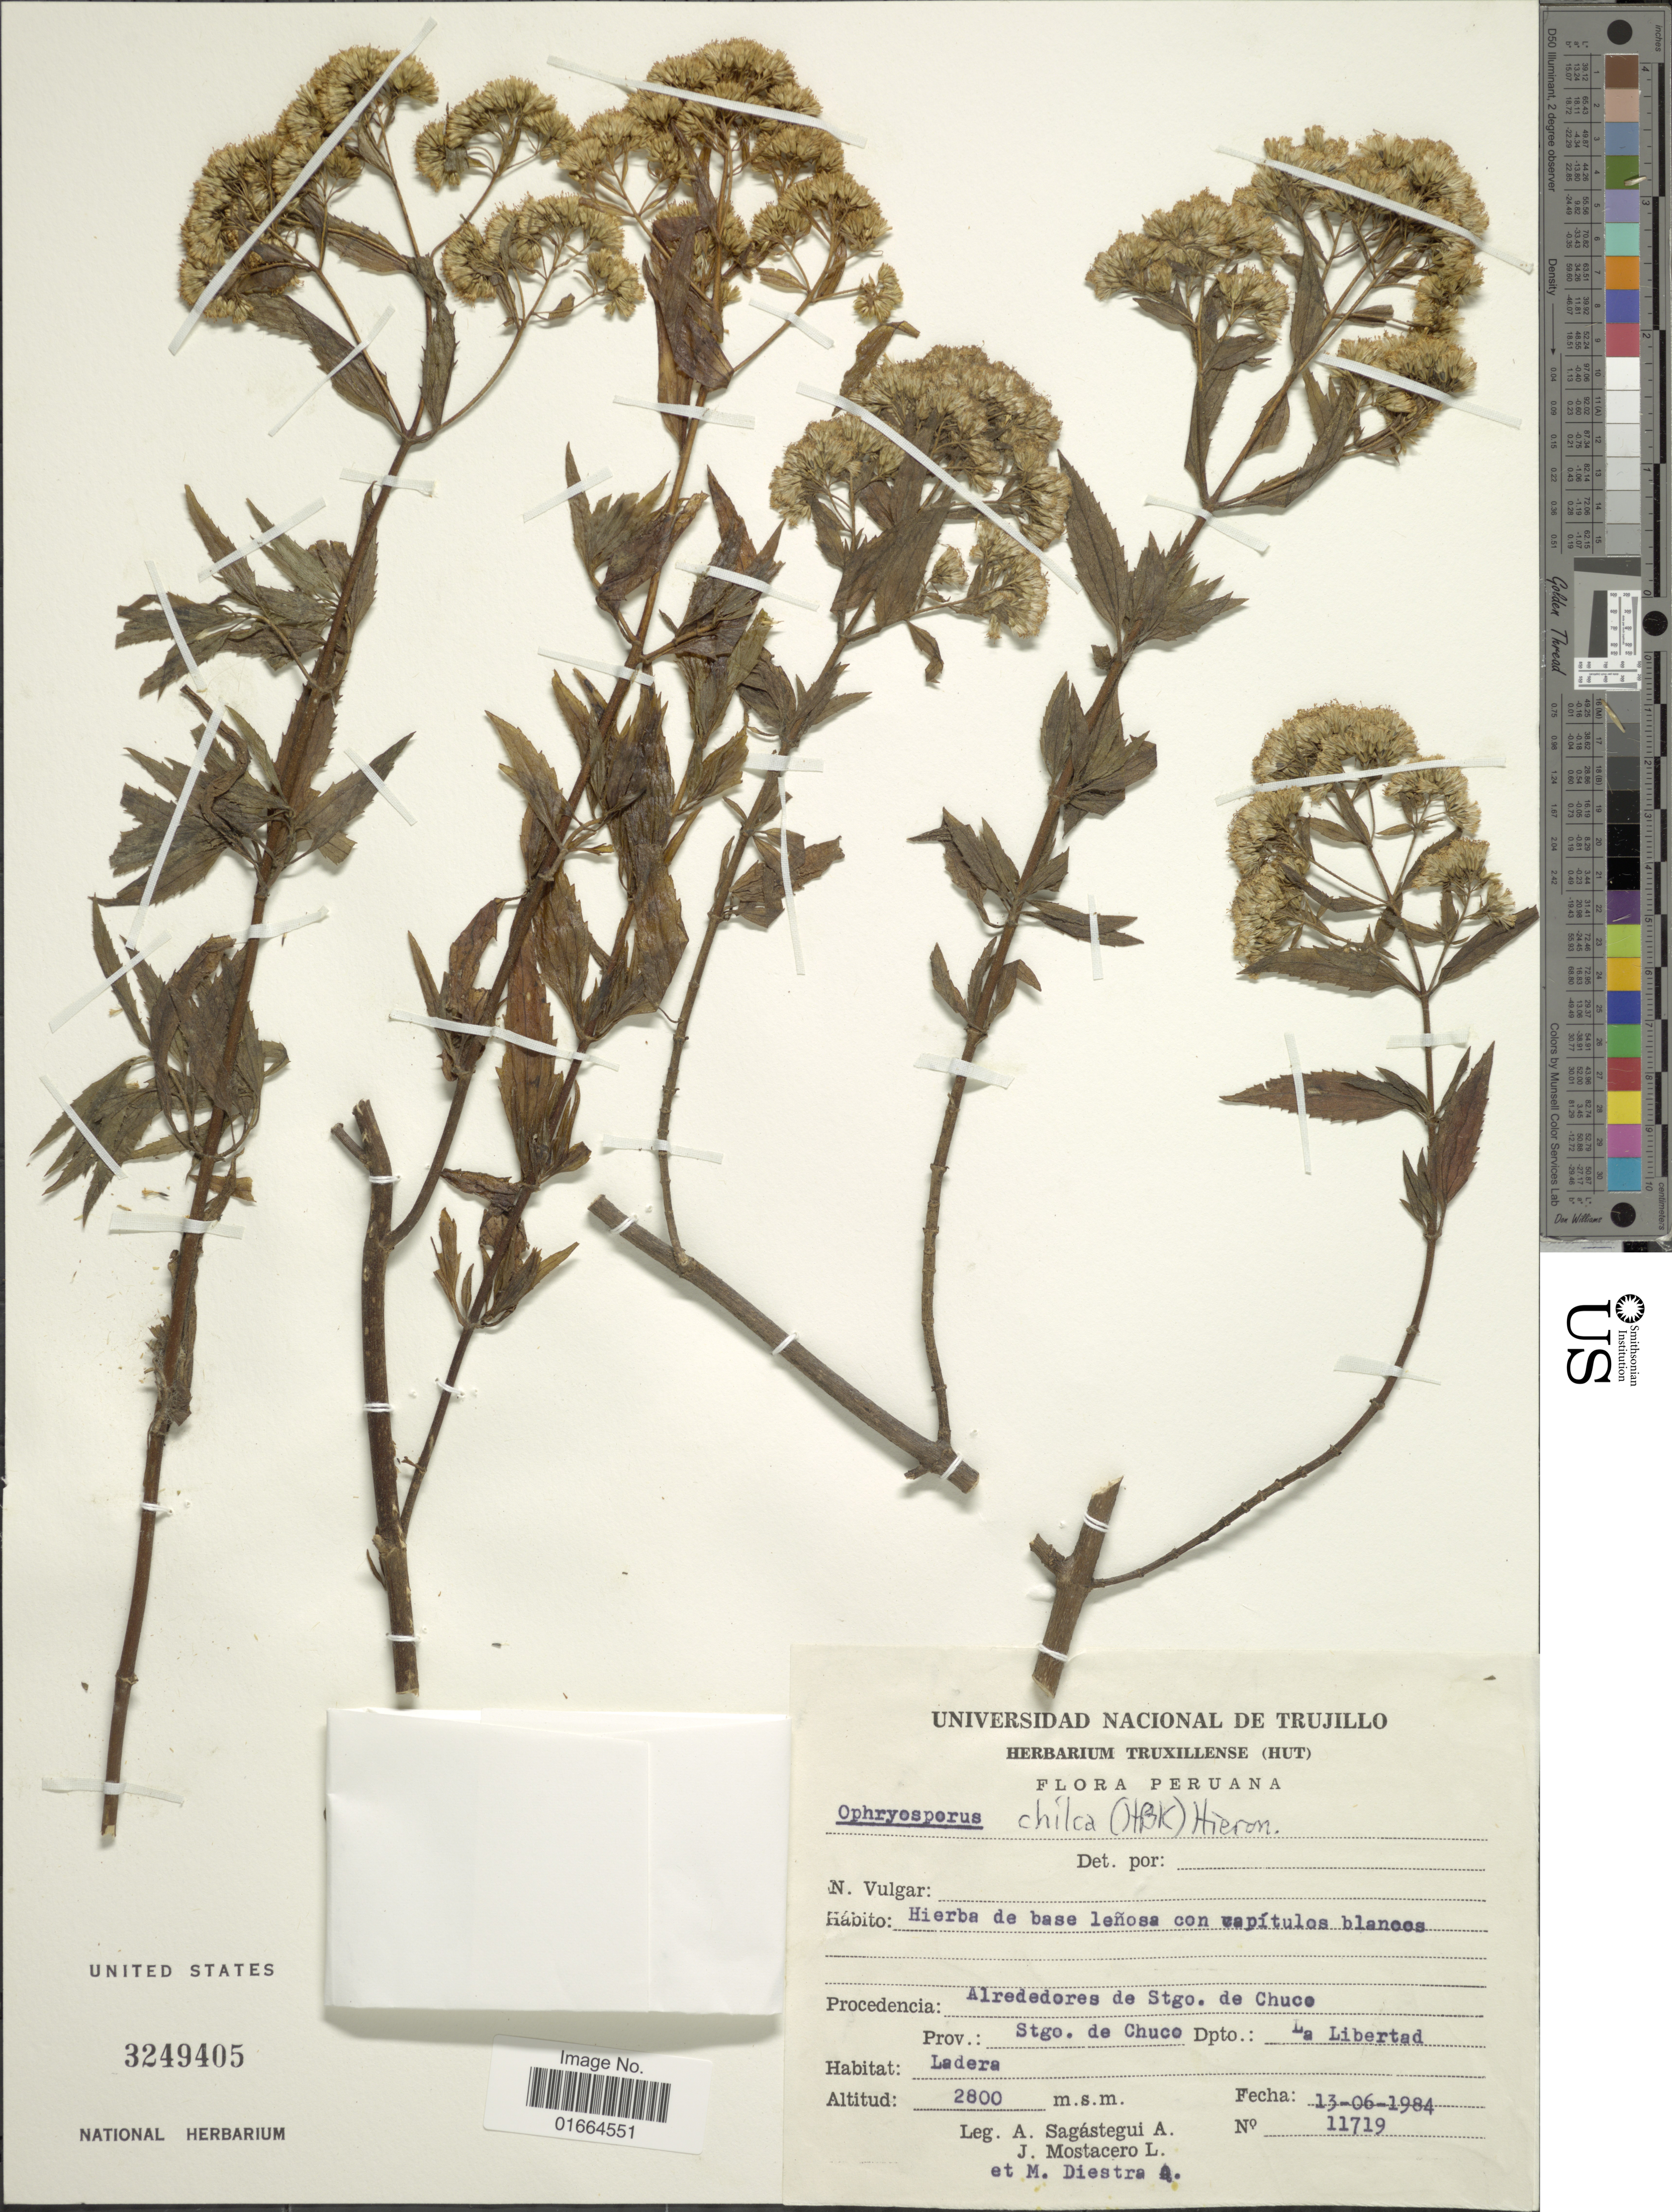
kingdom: Plantae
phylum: Tracheophyta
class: Magnoliopsida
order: Asterales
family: Asteraceae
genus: Ophryosporus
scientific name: Ophryosporus chilca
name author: (Kunth) Hieron.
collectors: A. Sagástegui A., J. Mostacero L. & M. Diestra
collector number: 11719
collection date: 1984-06-13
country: Peru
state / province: La Libertad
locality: Procedencia: Alrededores de Stgo. de Chuco, Prov.: Stgo, de Chuco, Dpto.: La Libertad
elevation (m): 2800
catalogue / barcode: US 3249405